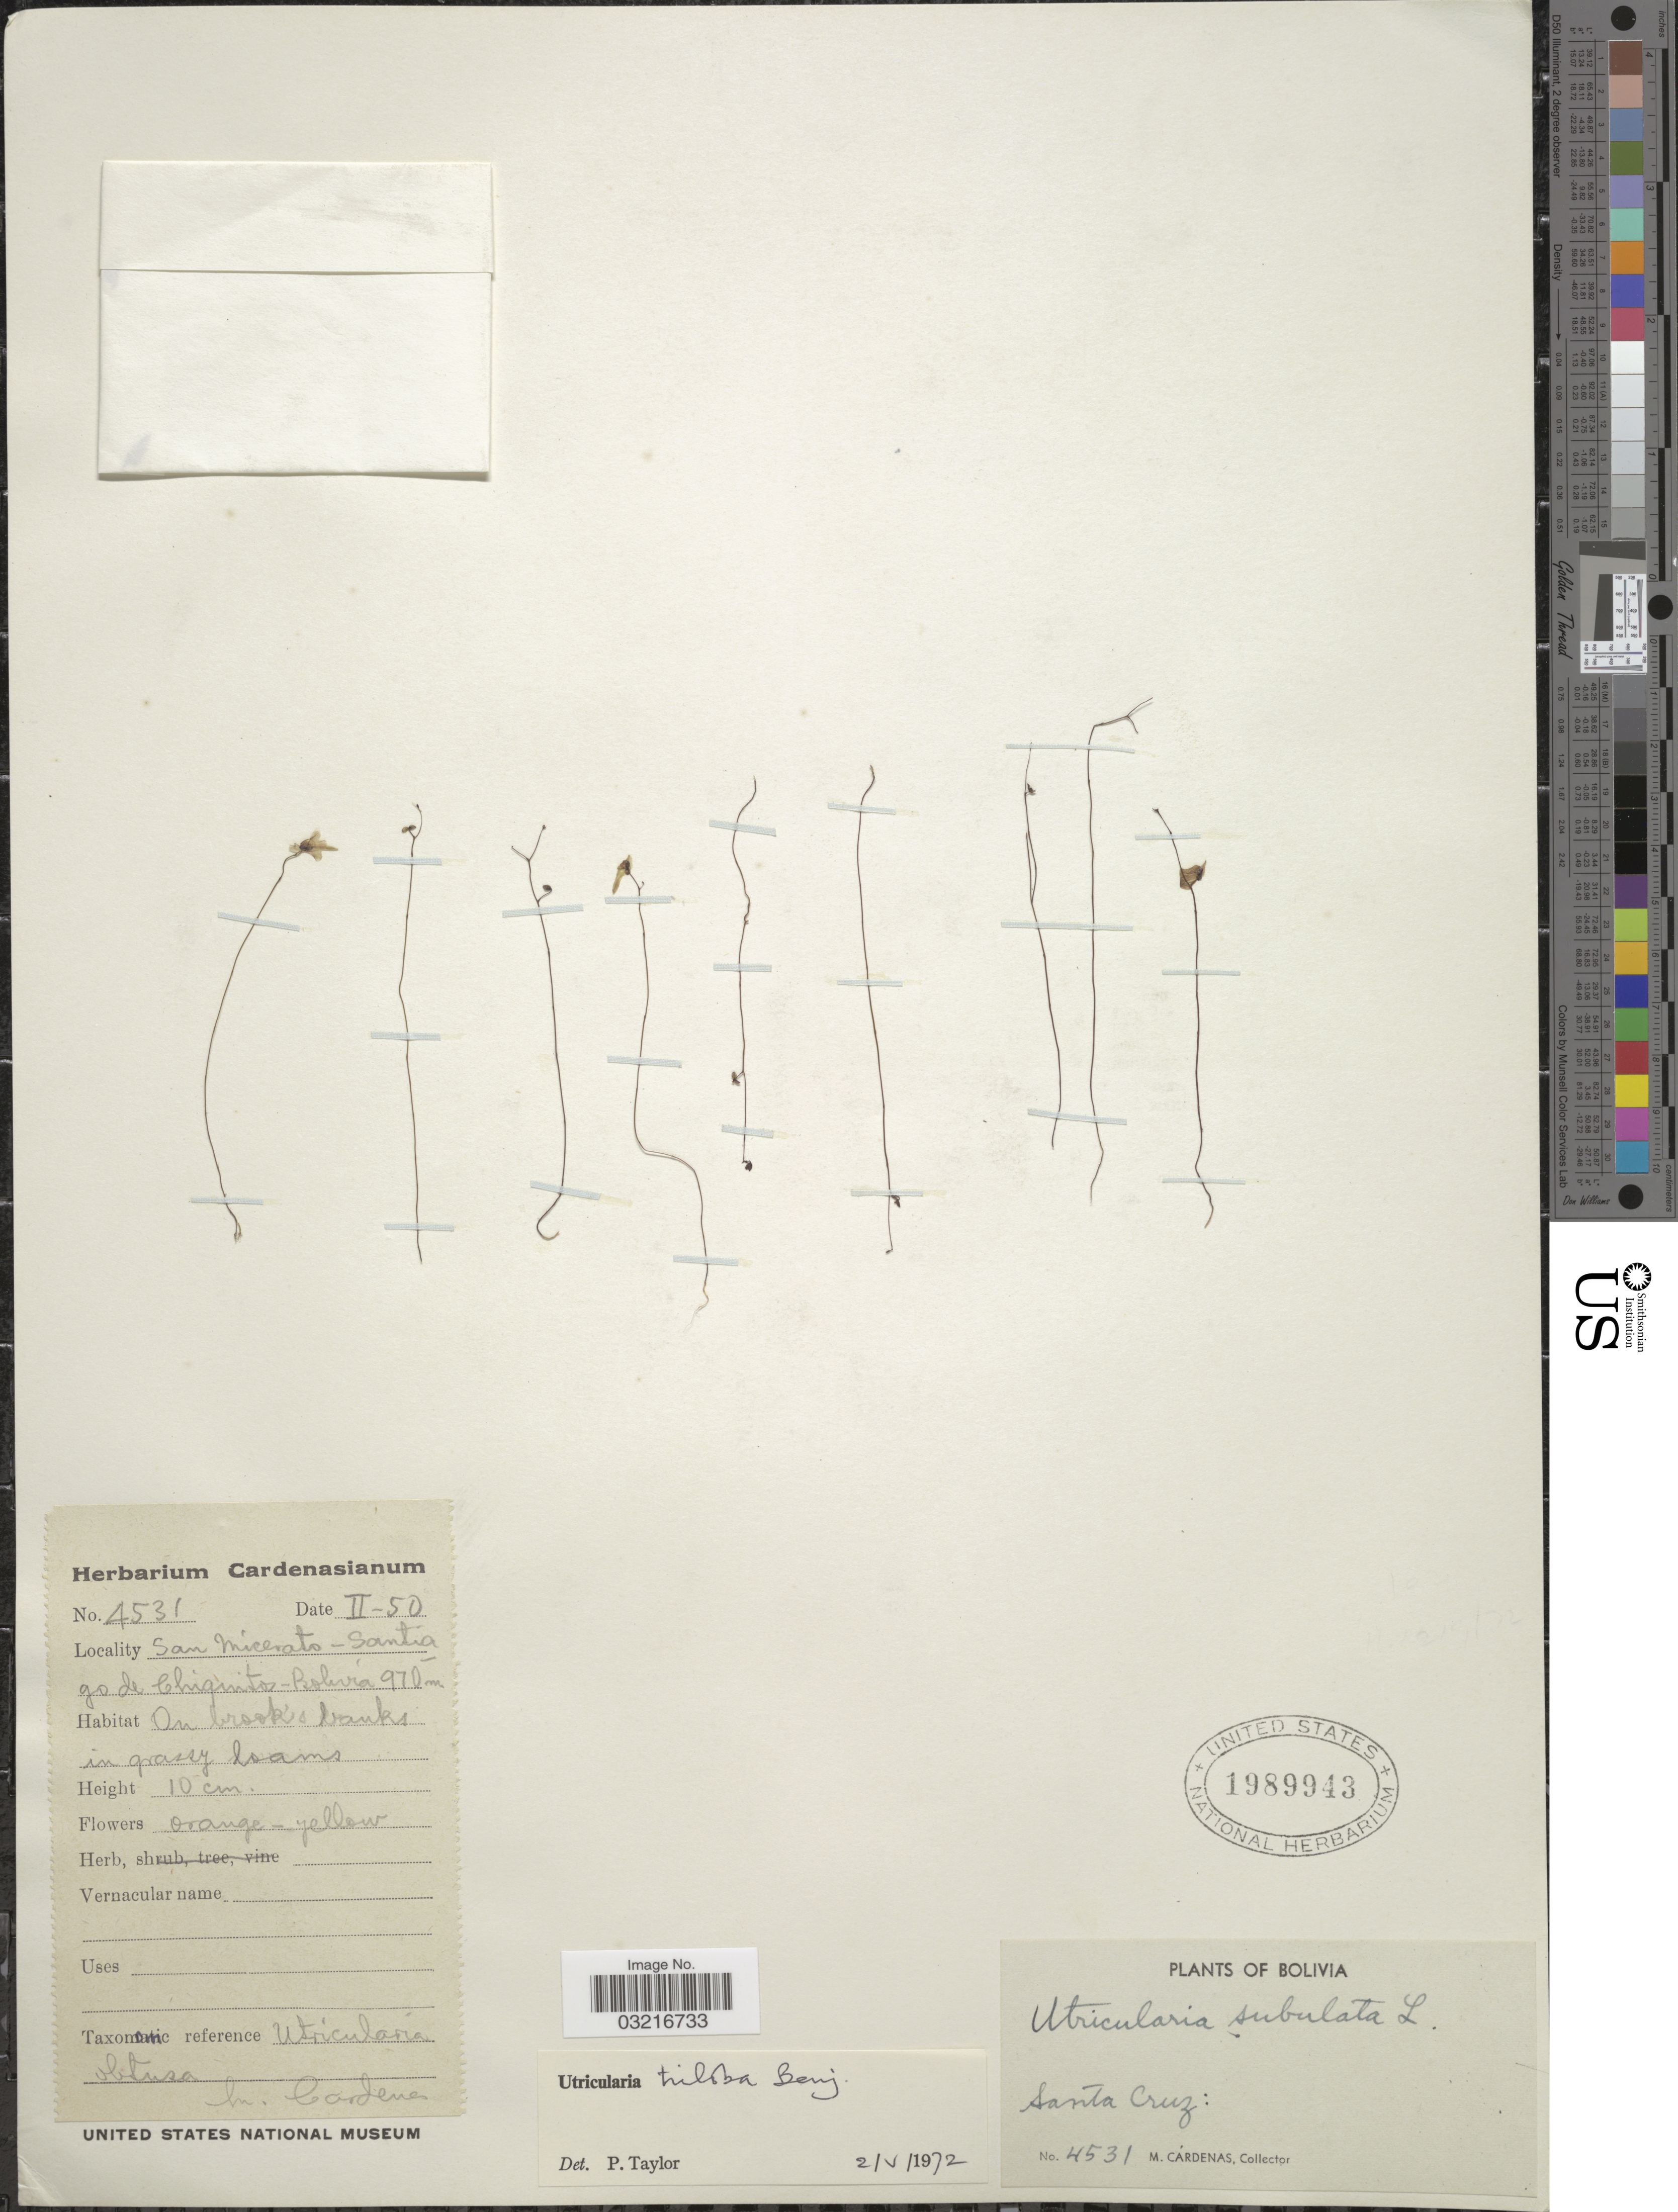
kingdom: Plantae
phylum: Tracheophyta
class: Magnoliopsida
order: Lamiales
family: Lentibulariaceae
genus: Utricularia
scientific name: Utricularia triloba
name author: Benj.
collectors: M. Cárdenas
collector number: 4531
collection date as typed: Transcribed d/m/y: /2/50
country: Bolivia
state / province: Santa Cruz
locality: San Micerato - Santiago de Chiquitos.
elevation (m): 970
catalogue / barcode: US 1989943